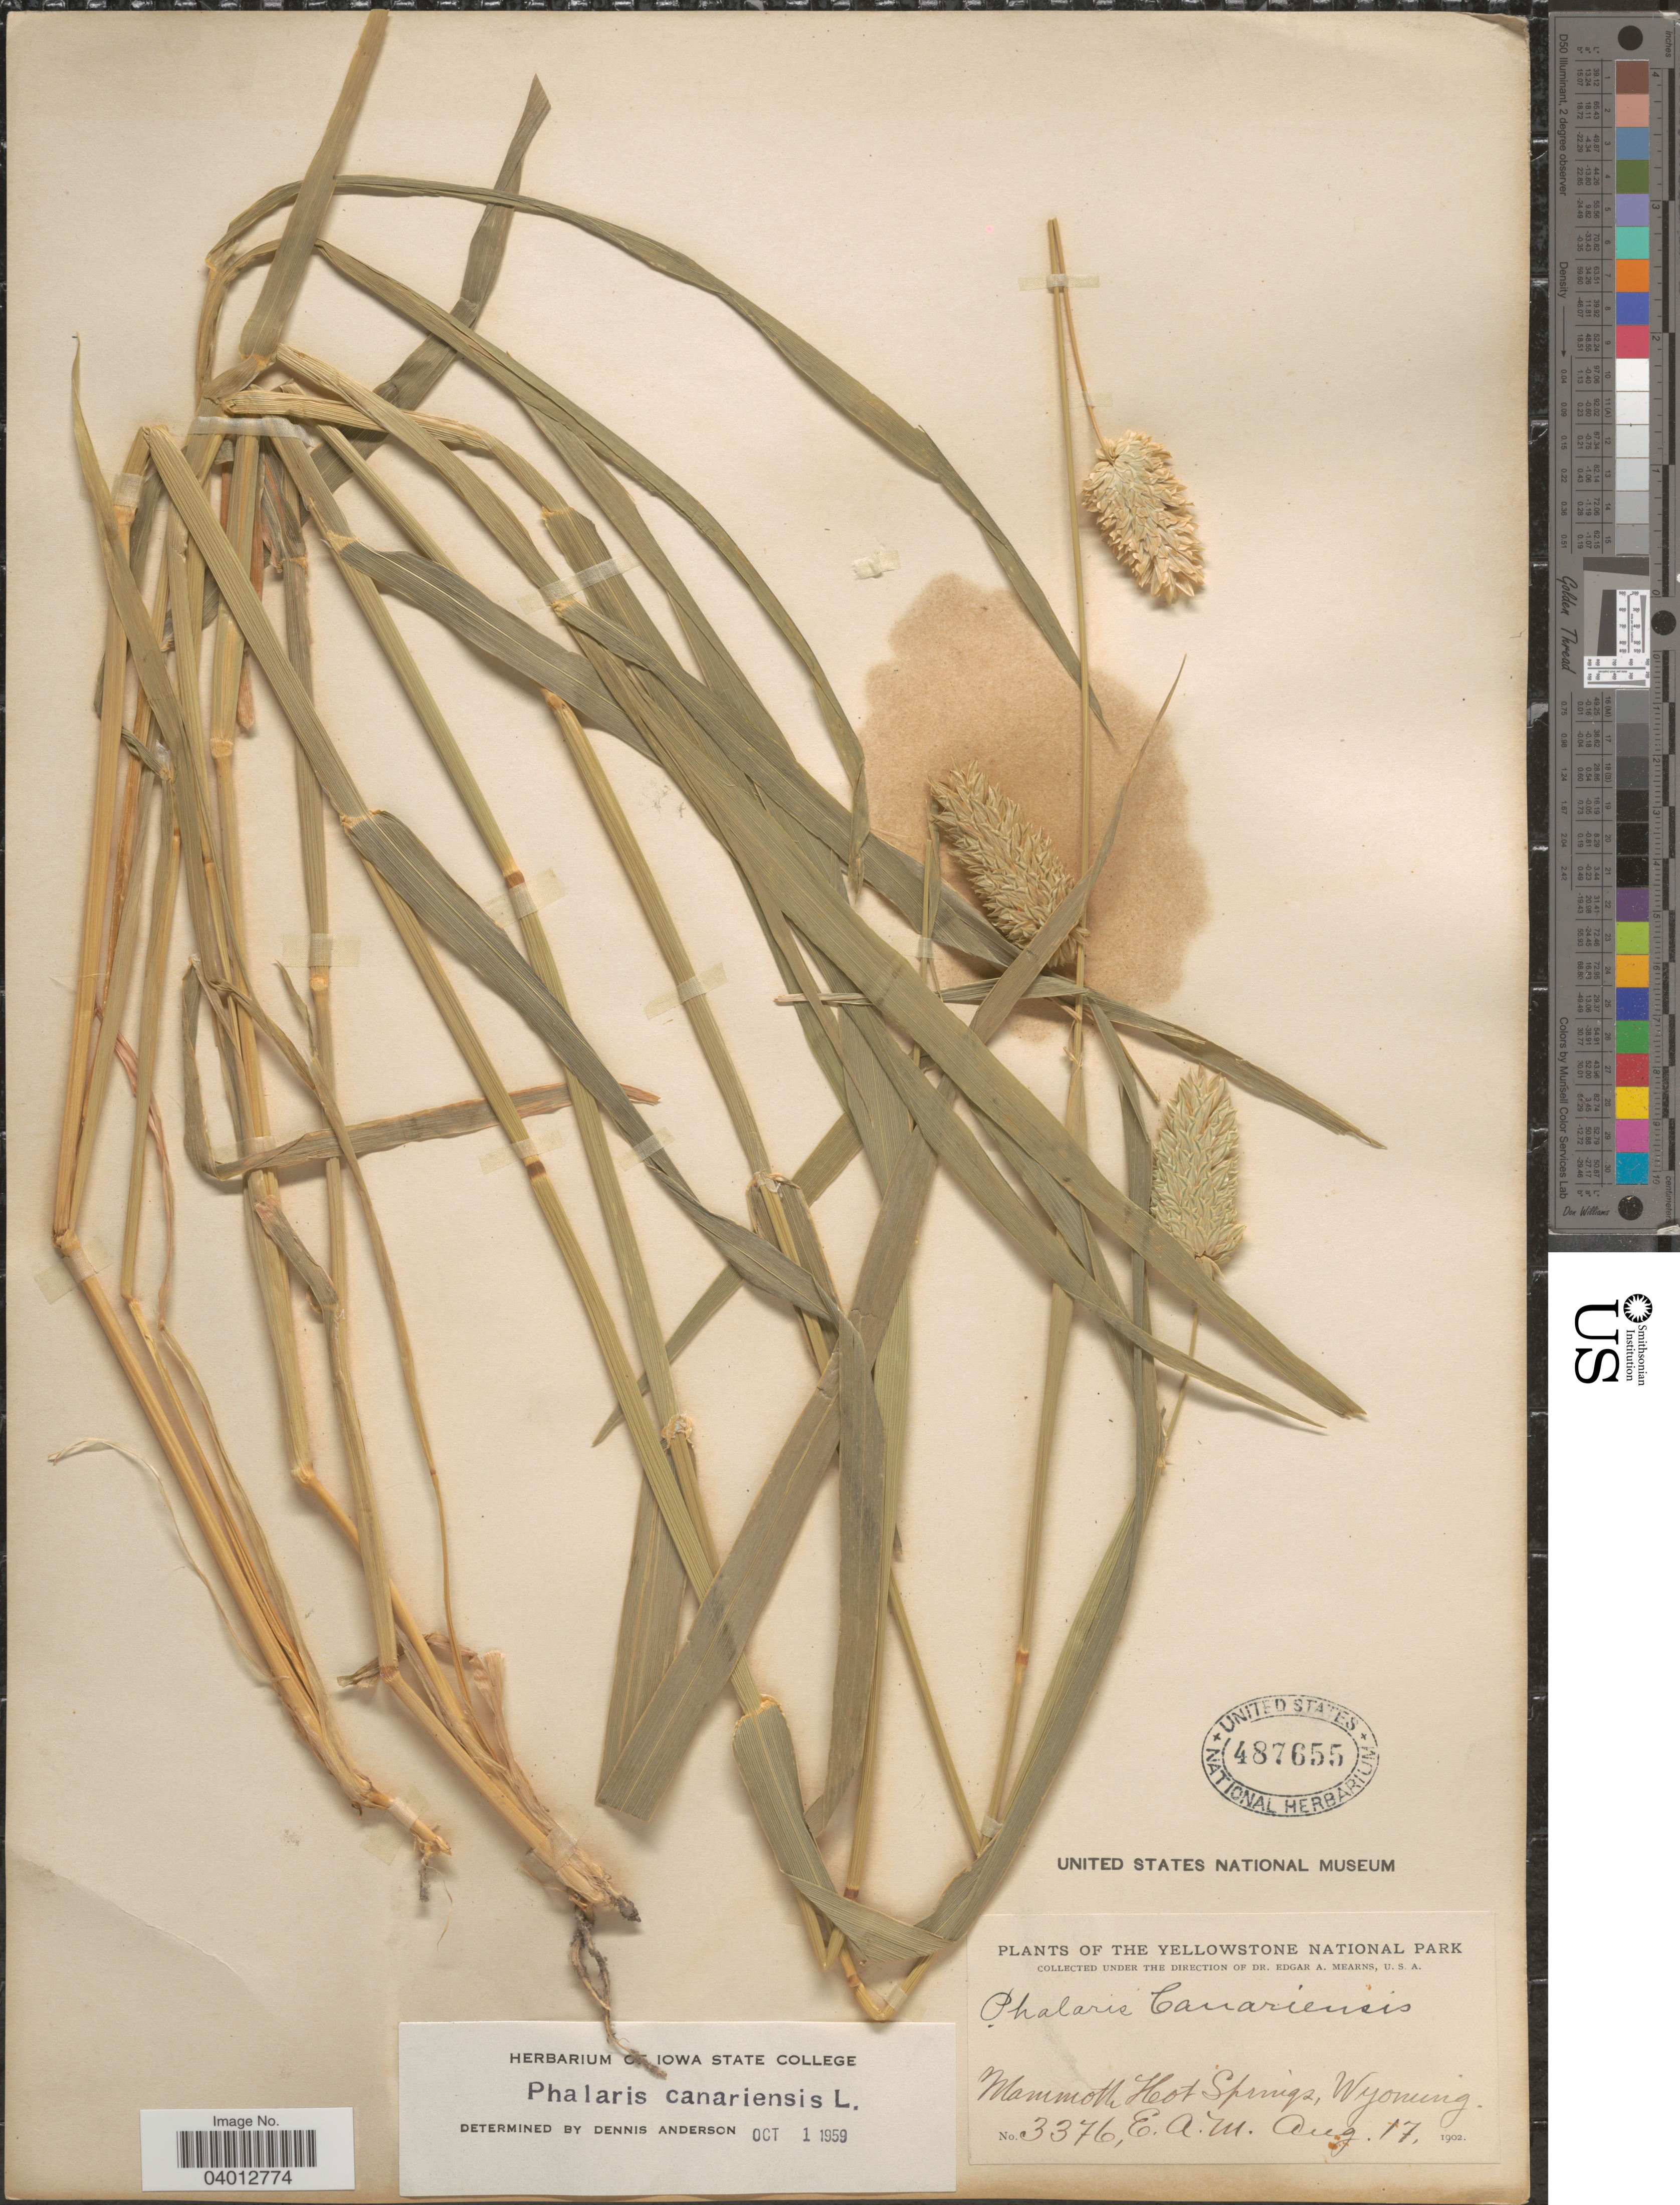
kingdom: Plantae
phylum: Tracheophyta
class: Liliopsida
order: Poales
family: Poaceae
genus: Phalaris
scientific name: Phalaris canariensis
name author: L.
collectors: E. A. Mearns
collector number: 3376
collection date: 1902-08-17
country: United States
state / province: Wyoming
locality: The Yellowstone National Park. Mammoth Hot Springs.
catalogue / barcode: US 487655